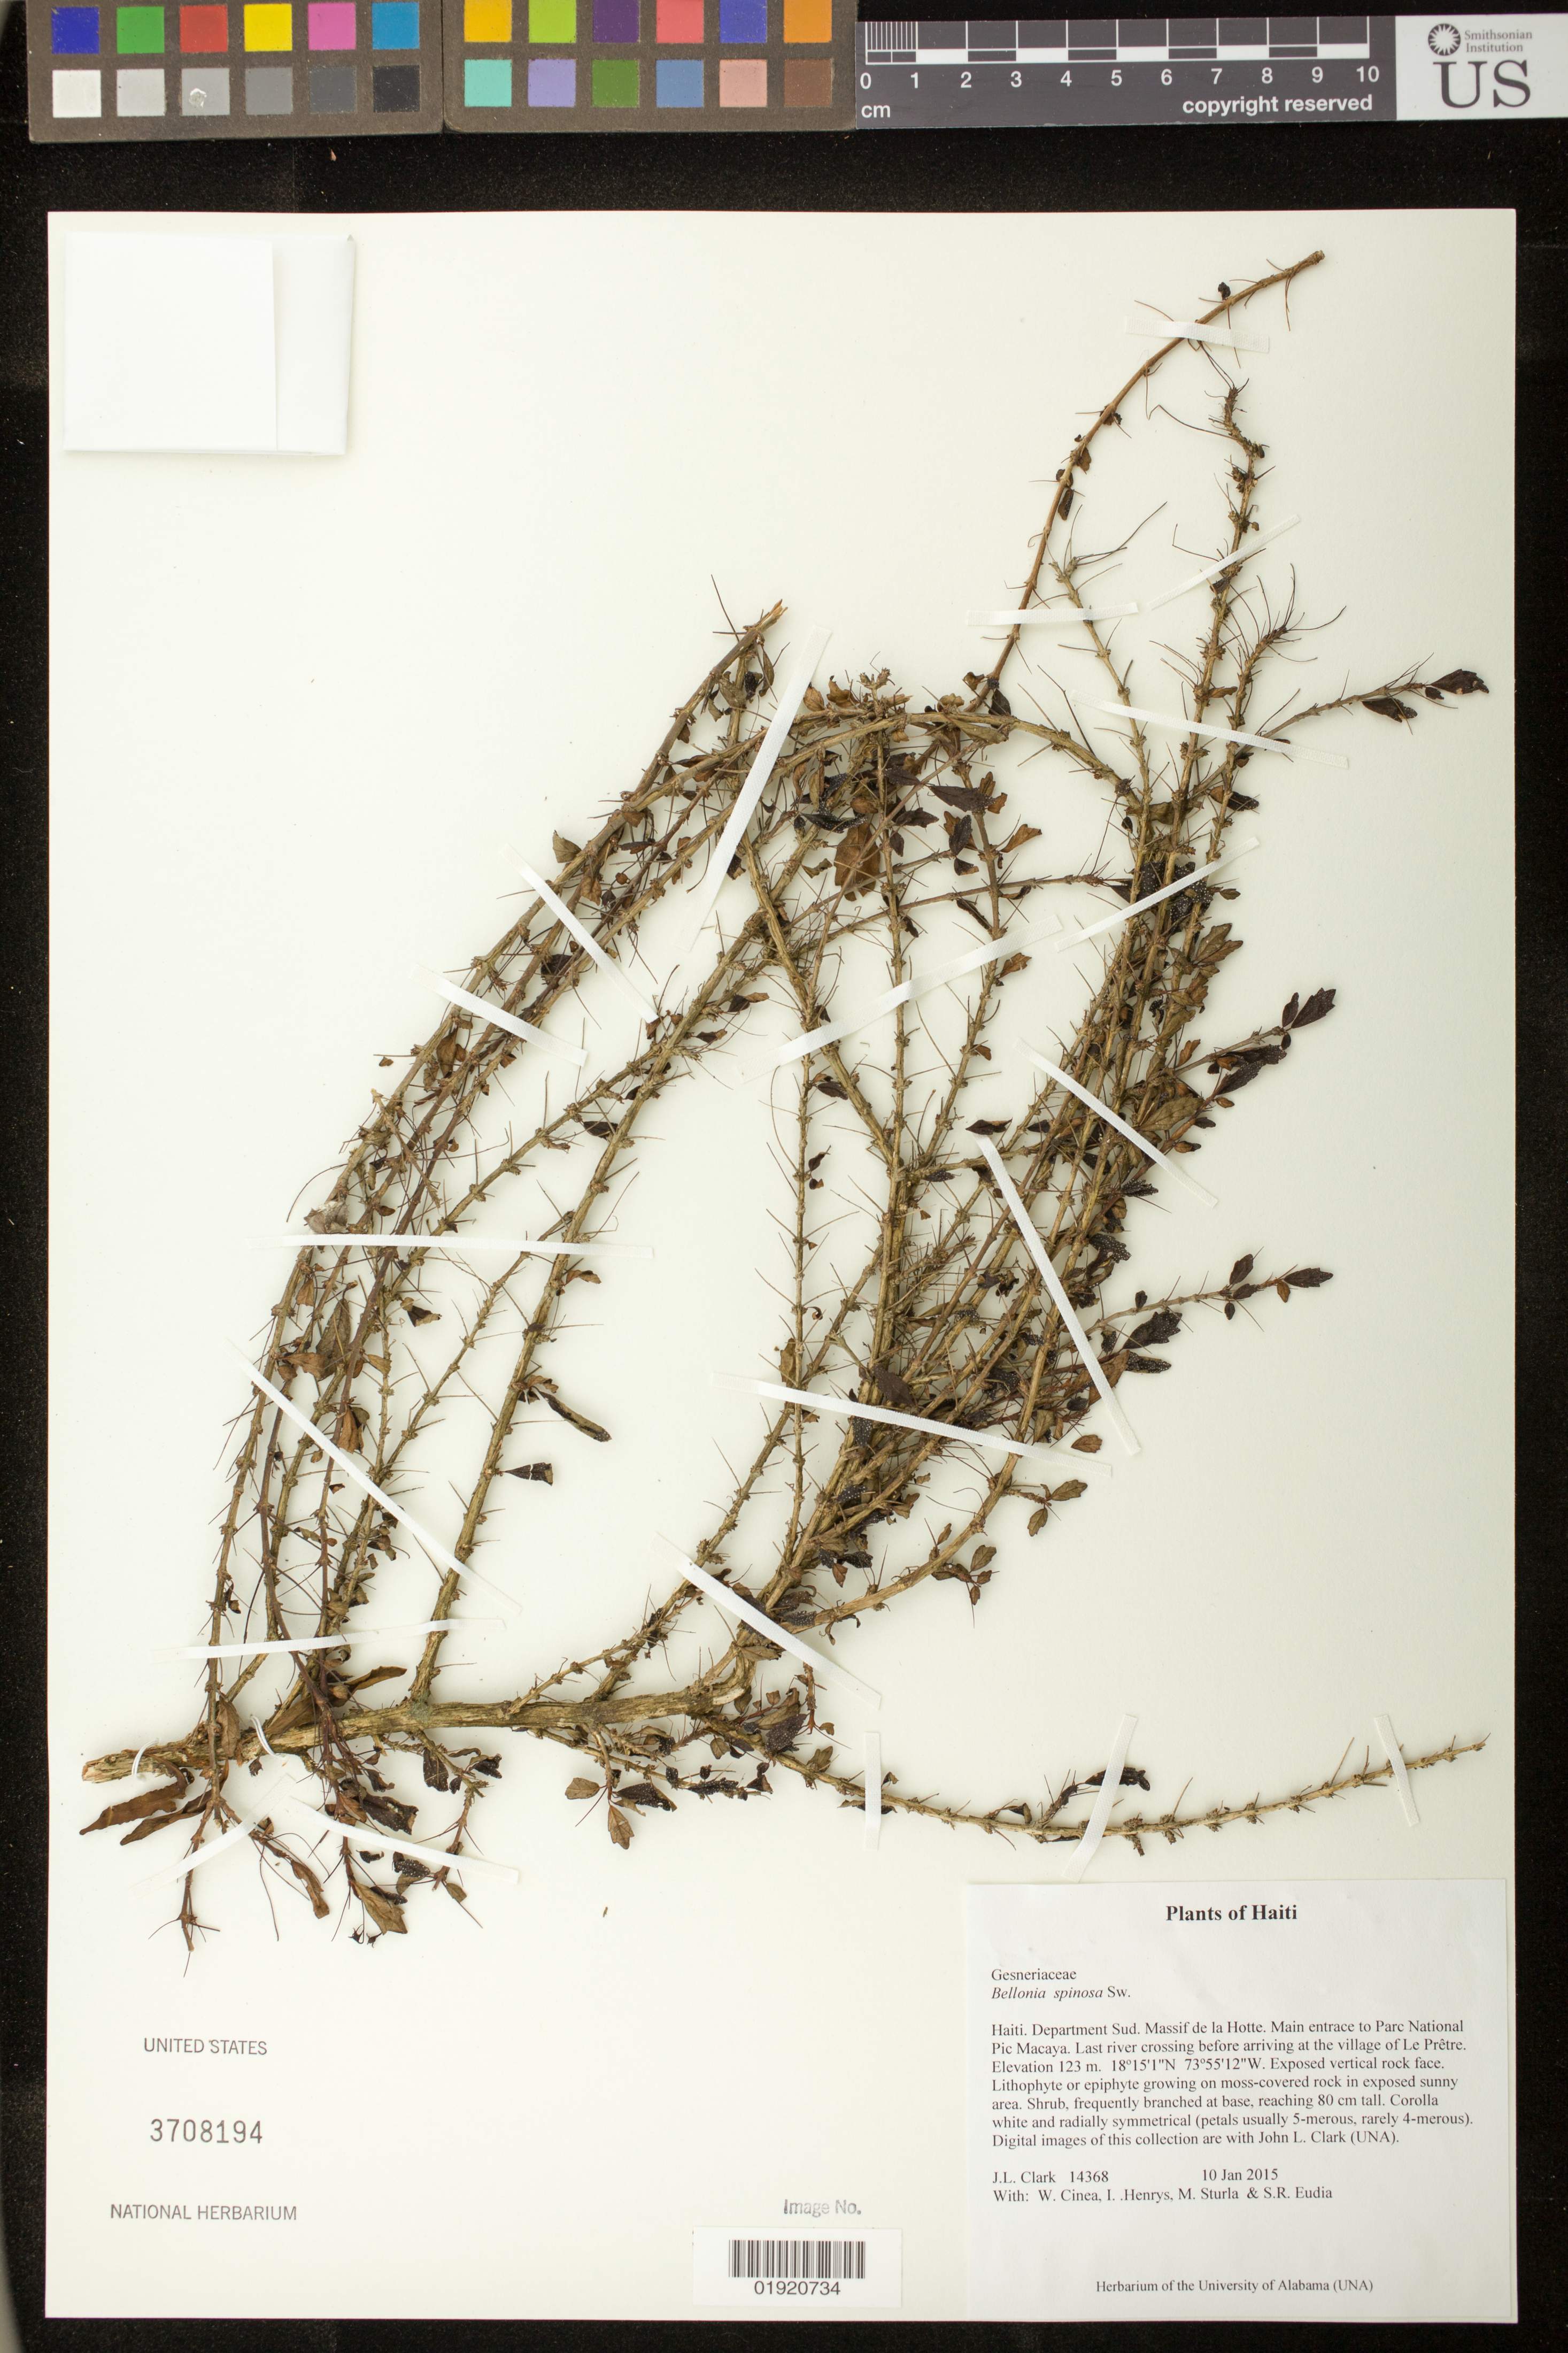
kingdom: Plantae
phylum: Tracheophyta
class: Magnoliopsida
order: Lamiales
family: Gesneriaceae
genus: Bellonia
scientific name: Bellonia spinosa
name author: Sw.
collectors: J. L. Clark, W. Cinea, I. Henrys, M. Sturla & S. Eudia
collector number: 14368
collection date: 2015-01-10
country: Haiti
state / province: Sud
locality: Haiti. Department Sud. Massif de la Hotte. Main entrance to Parc National Pic Macaya. Last river crossing before arriving at the village of Le Pretre.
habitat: Exposed vertical rock face.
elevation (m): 123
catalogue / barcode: US 3708194